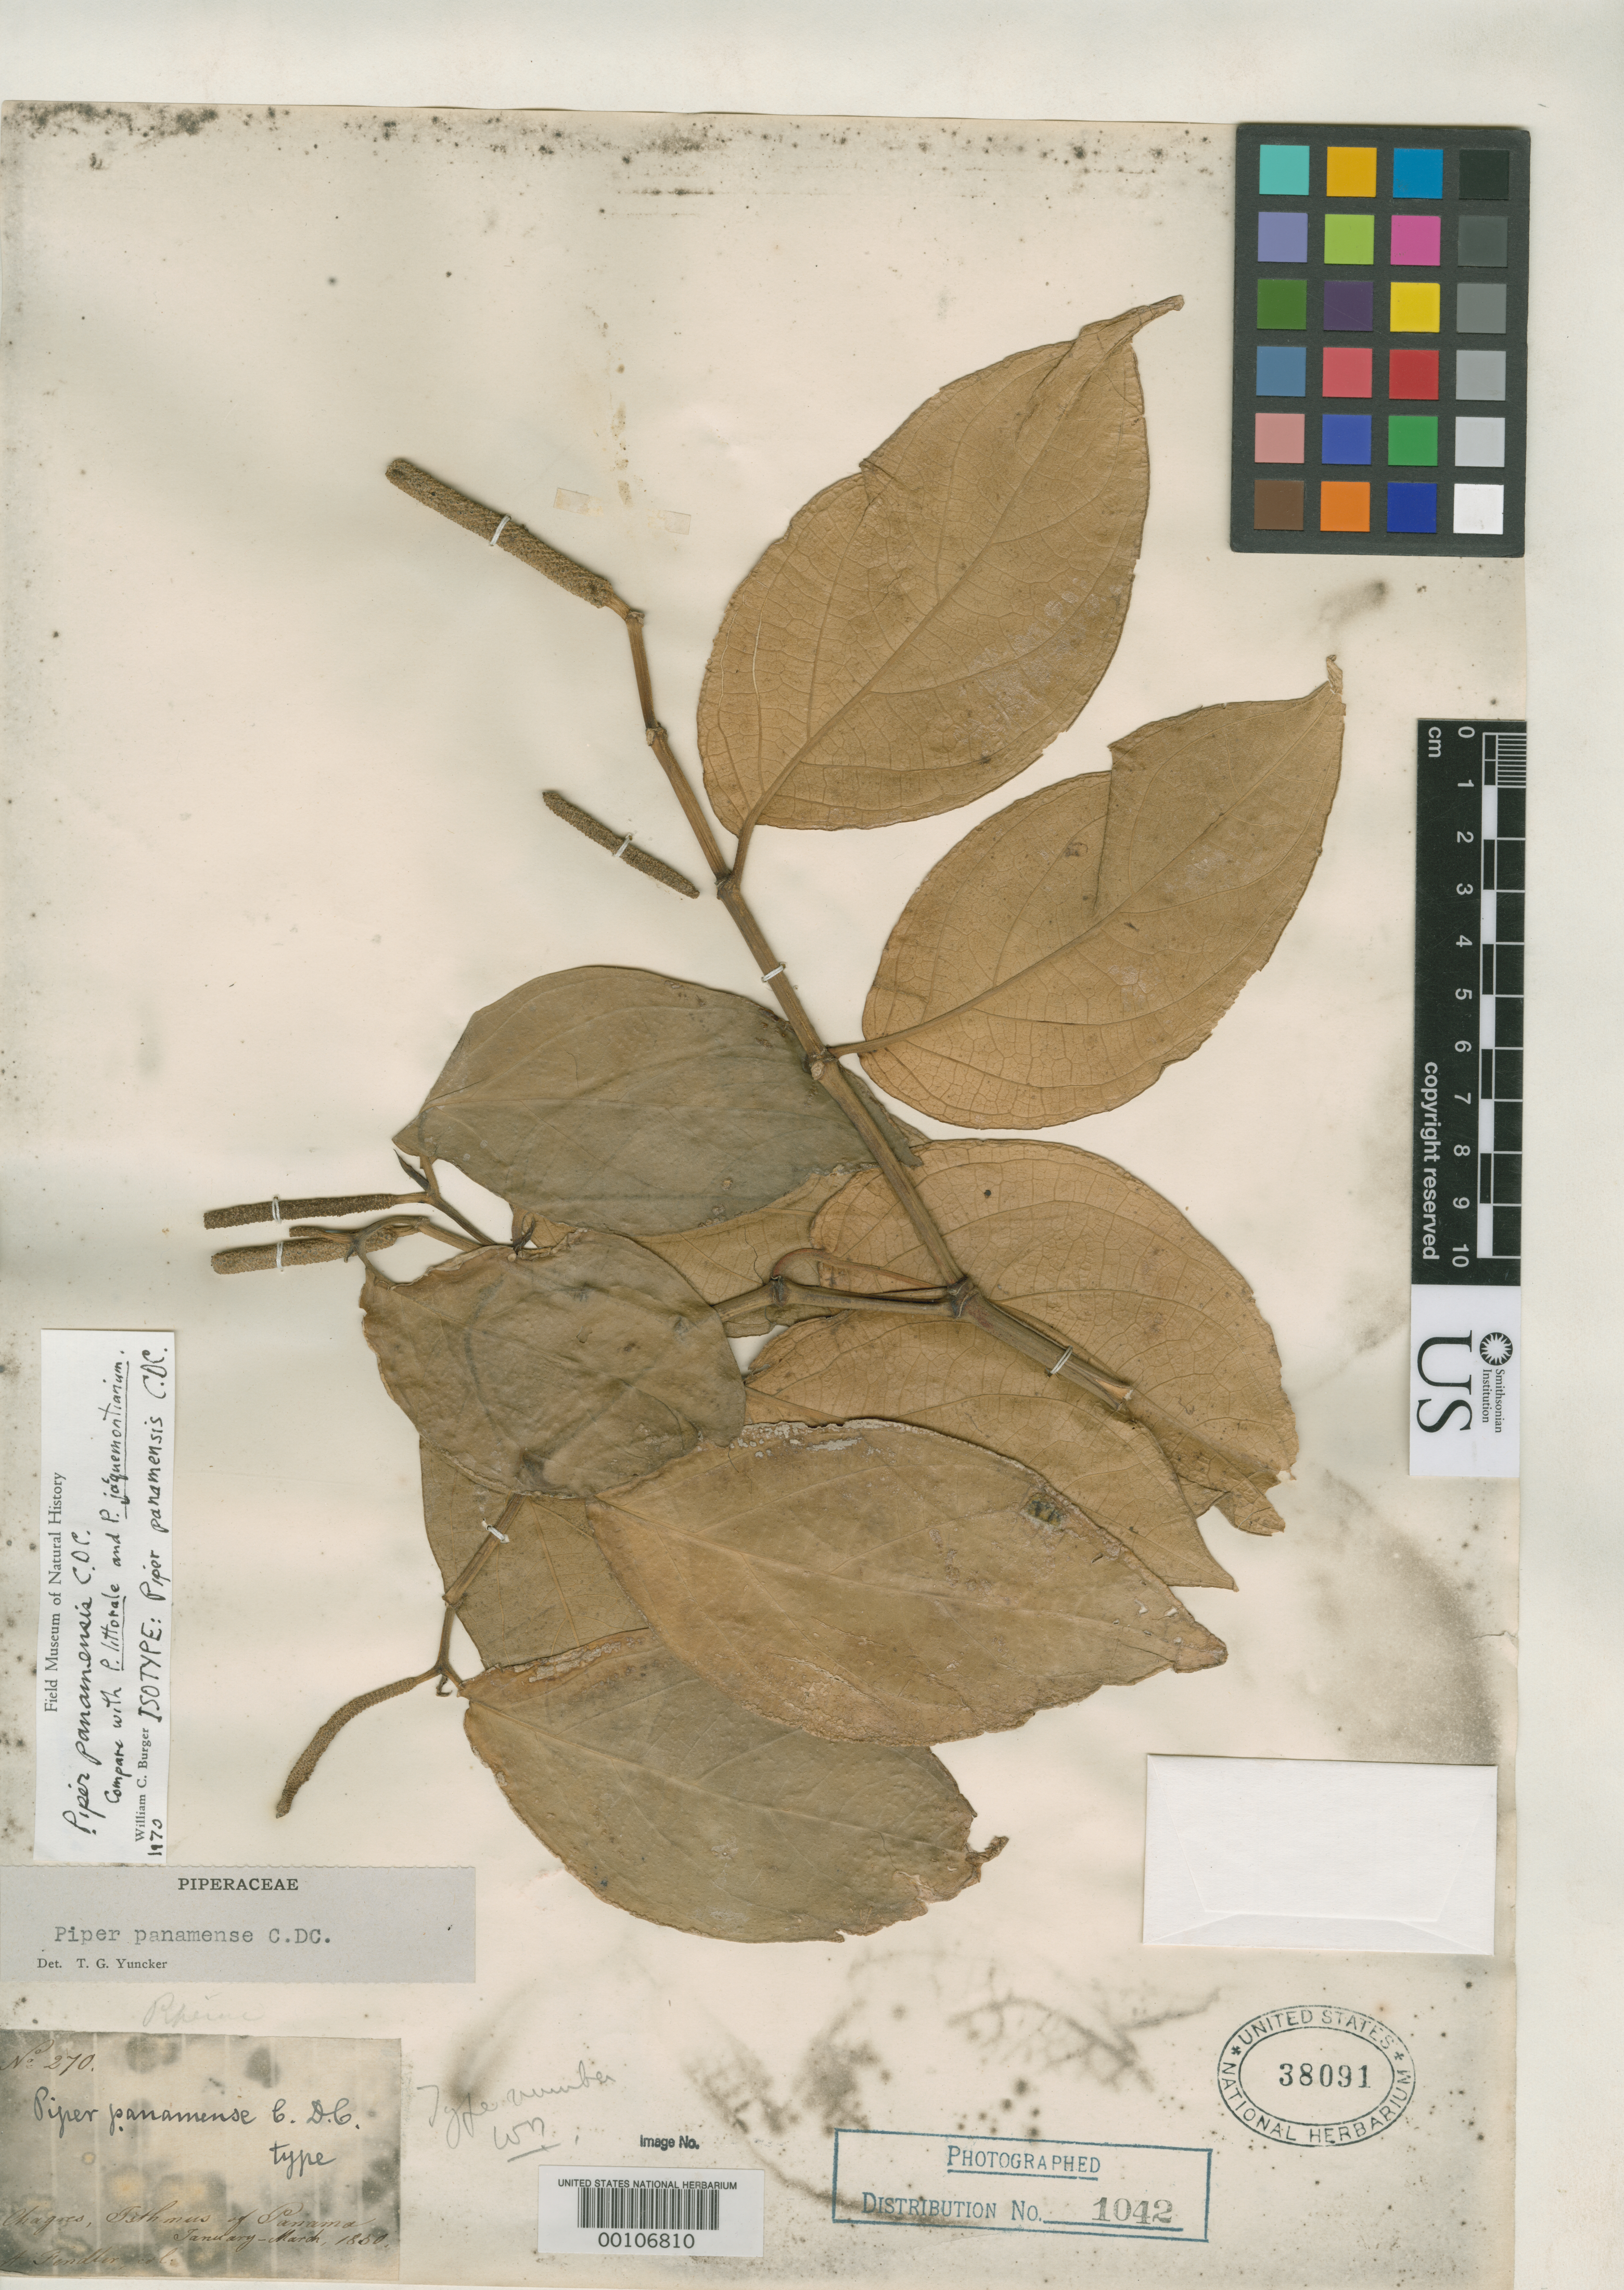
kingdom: Plantae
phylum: Tracheophyta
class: Magnoliopsida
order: Piperales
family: Piperaceae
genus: Piper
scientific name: Piper panamense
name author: C. DC.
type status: Isotype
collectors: A. Fendler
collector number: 270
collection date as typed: Jan 1850 to -- Mar 1850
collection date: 1850-01/1850-03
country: Panama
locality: Near Chagres.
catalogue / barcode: US 38091